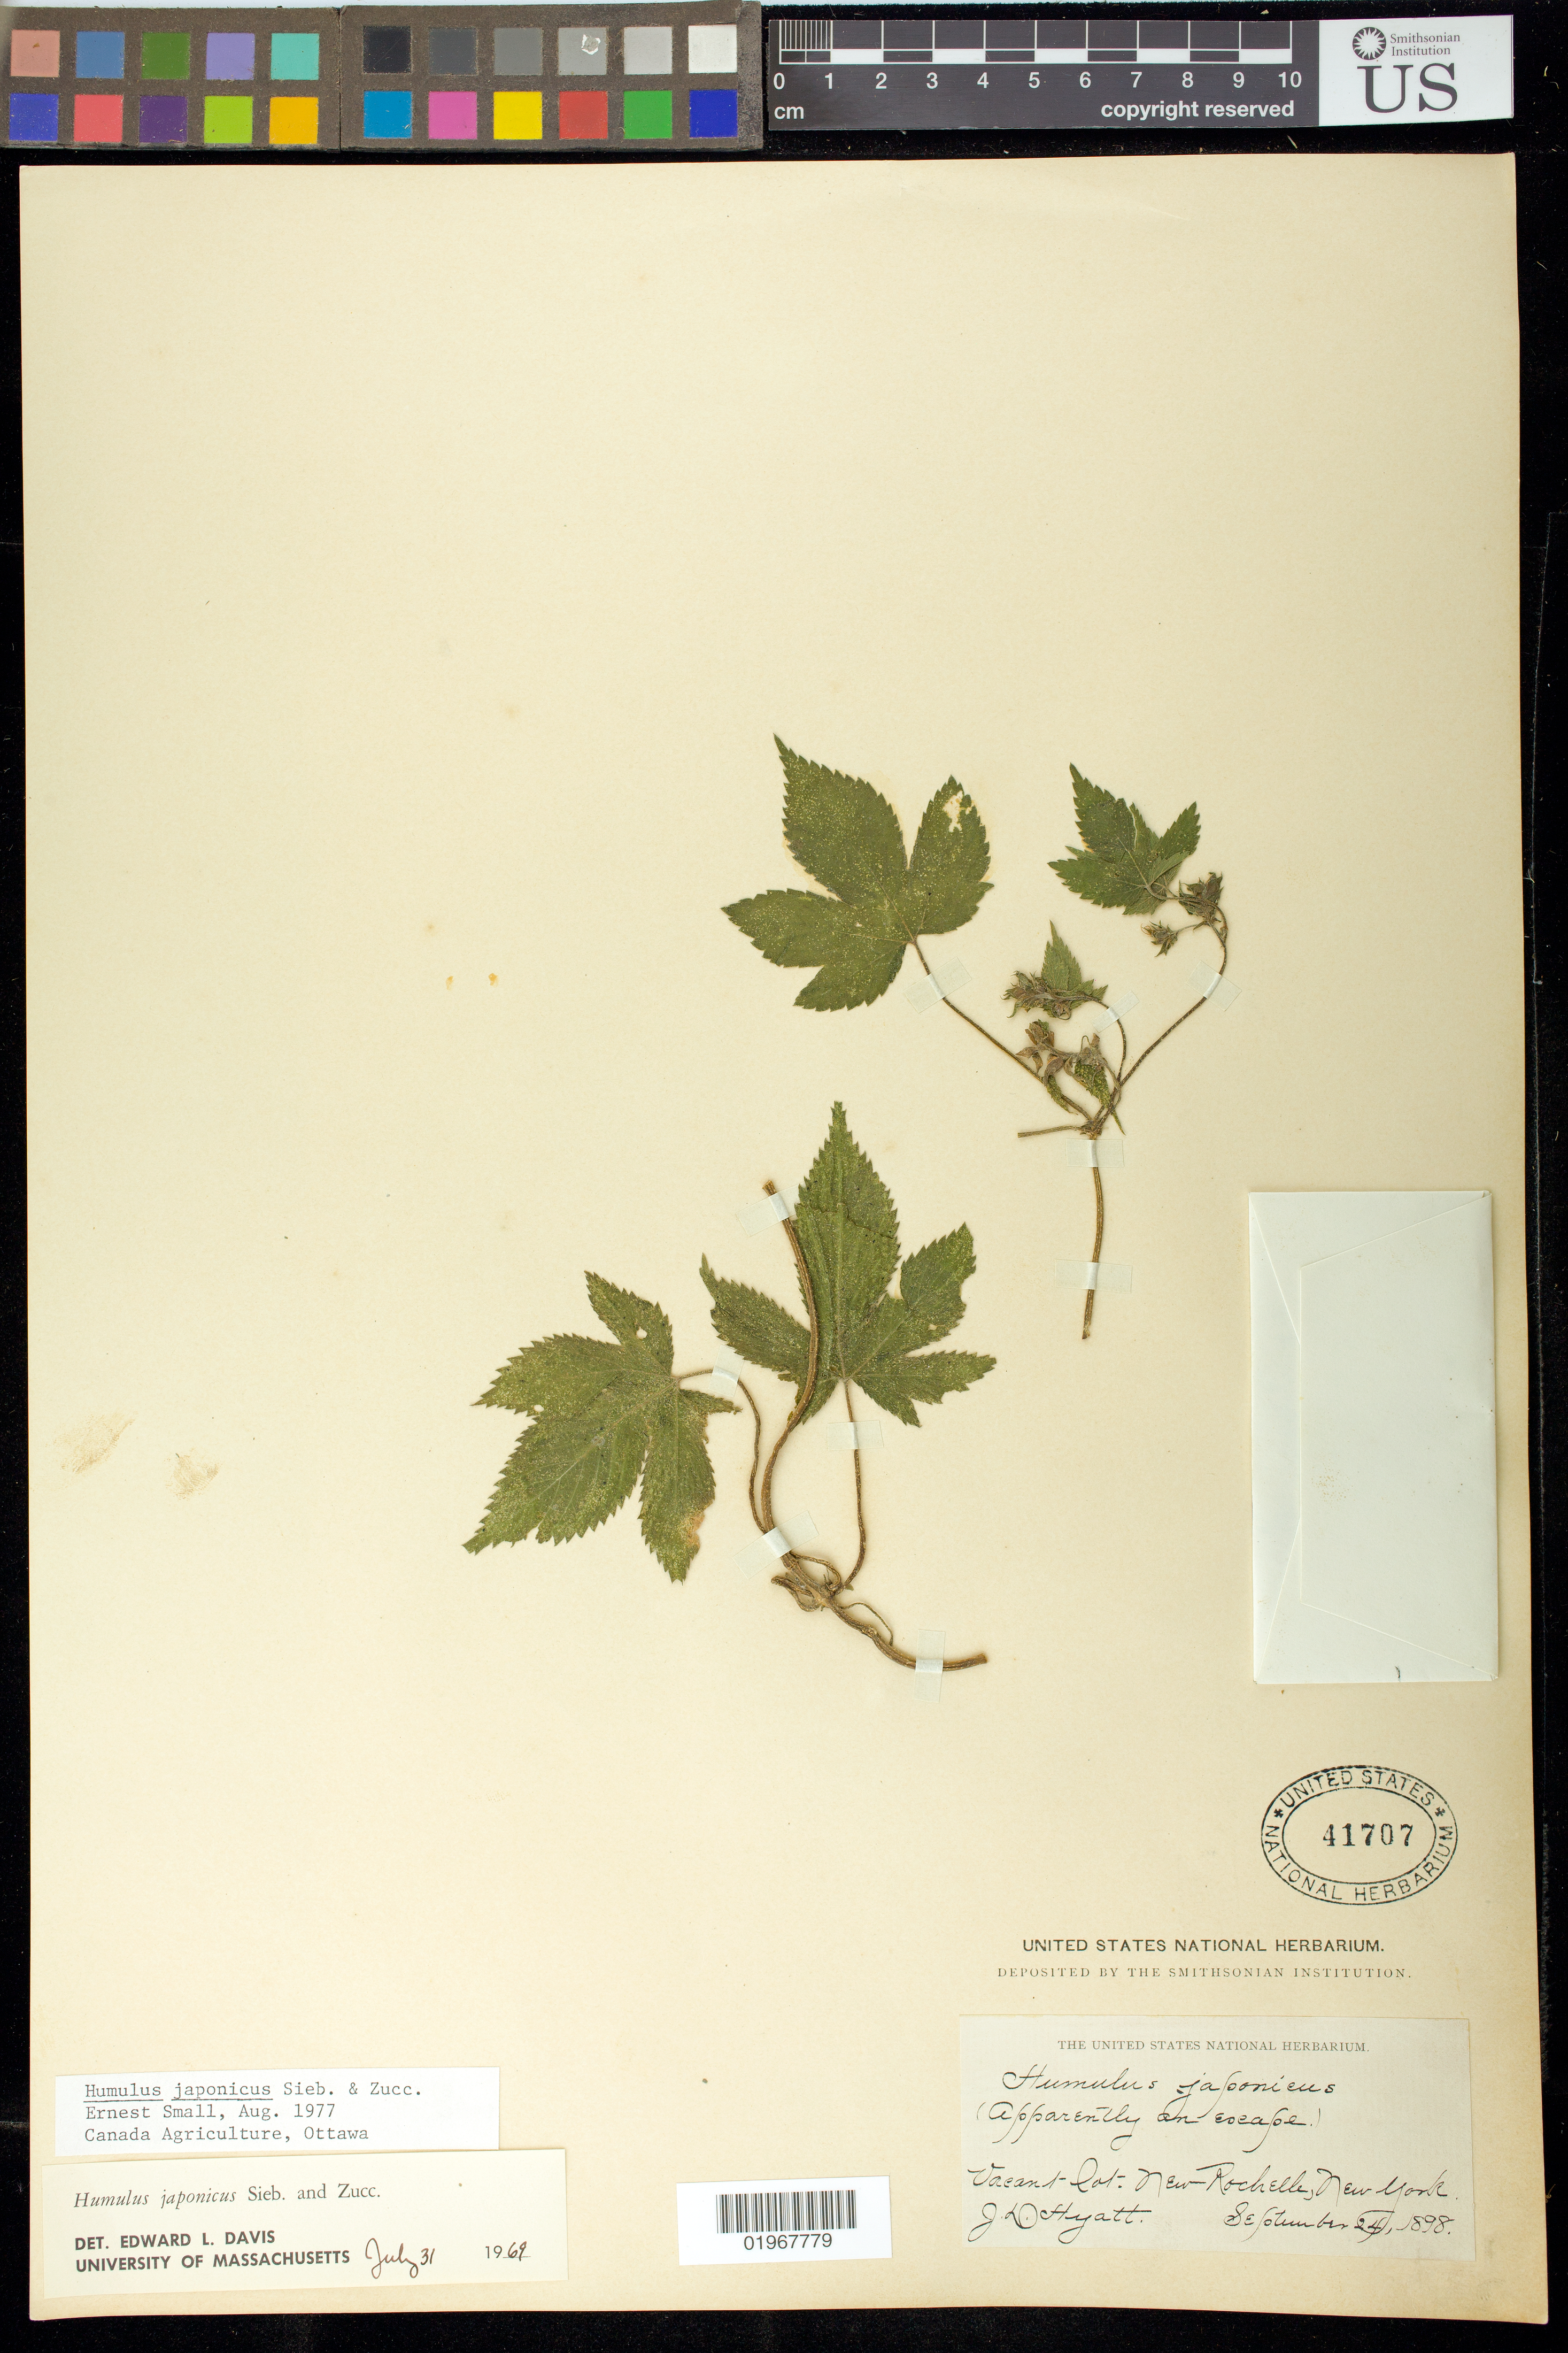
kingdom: Plantae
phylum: Tracheophyta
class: Magnoliopsida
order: Rosales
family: Cannabaceae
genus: Humulus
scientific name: Humulus japonicus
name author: Siebold & Zucc.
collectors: J. Hyatt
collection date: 1898-09-24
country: United States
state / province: New York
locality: Vacant lot. New Rochelle, New York.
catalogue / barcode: US 41707